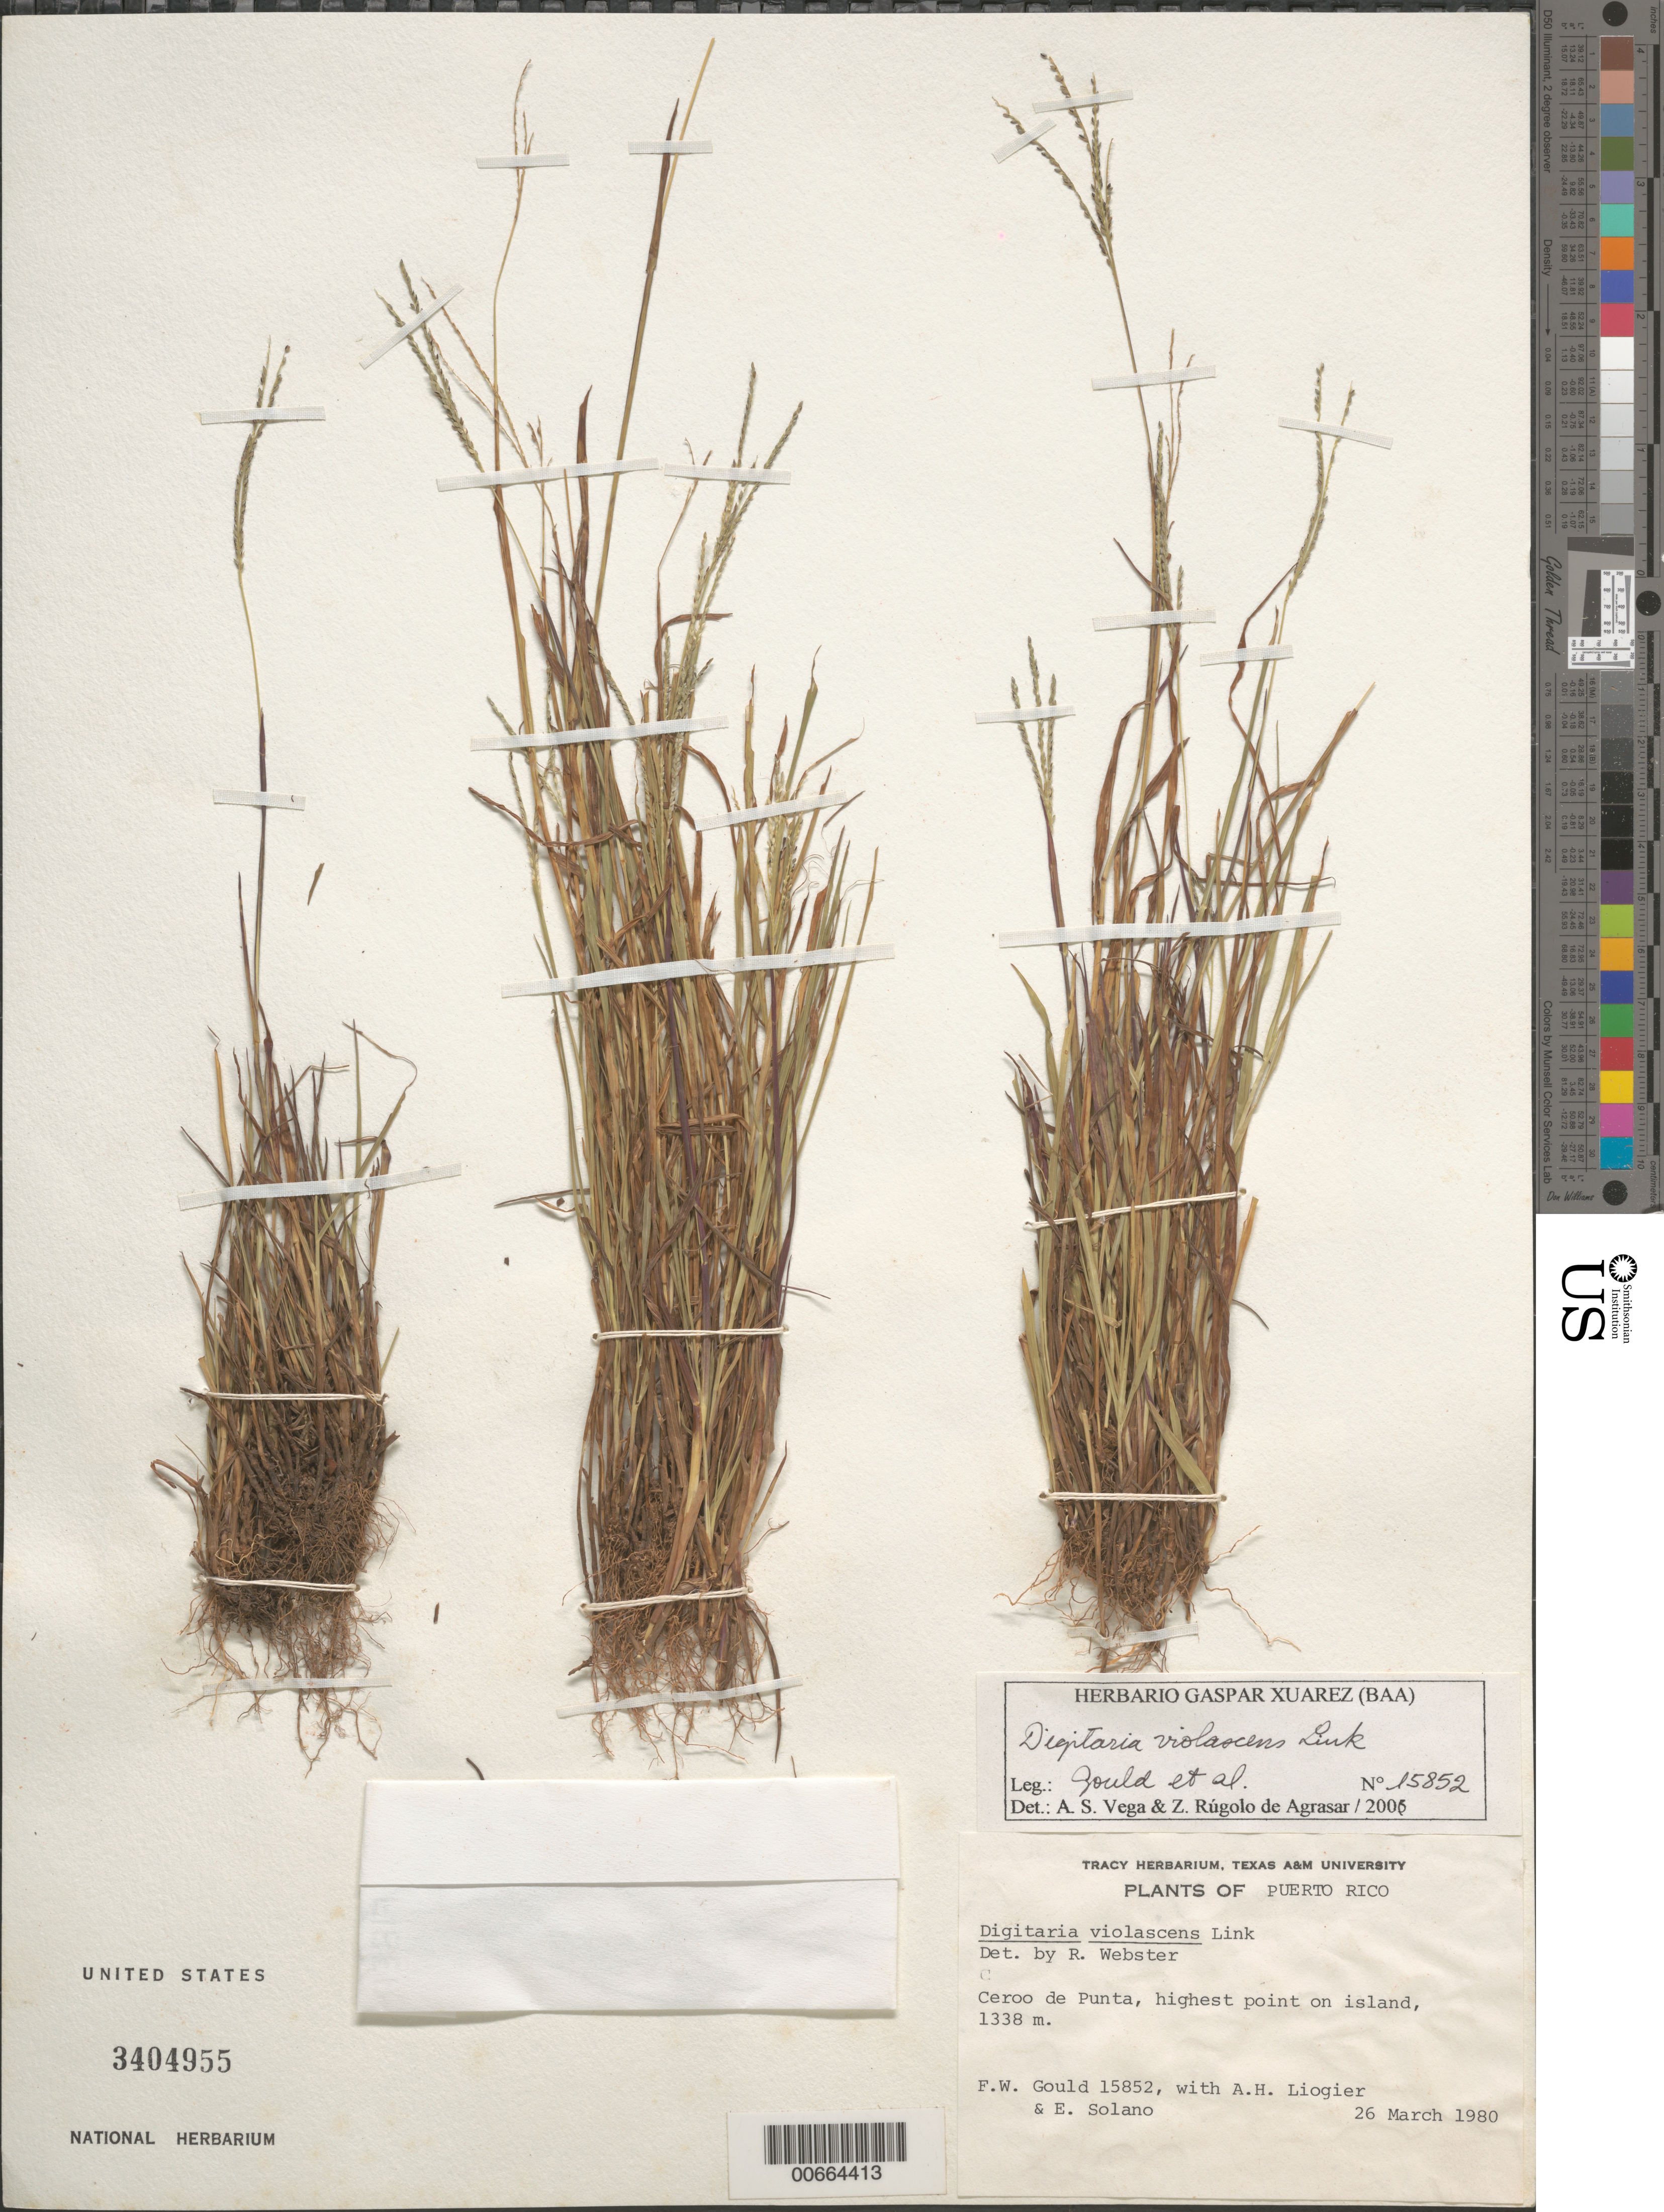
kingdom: Plantae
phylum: Tracheophyta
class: Liliopsida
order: Poales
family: Poaceae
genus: Digitaria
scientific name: Digitaria violascens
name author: Link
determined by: Webster, Robert D.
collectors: F. W. Gould, A. Liotier & E. Solano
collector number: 15852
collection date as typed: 26 Mar 1980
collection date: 1980-03-26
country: Puerto Rico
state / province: Jayuya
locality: Cerro de Punta (Highest Point in P.R.)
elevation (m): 1338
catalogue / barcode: US 3404955